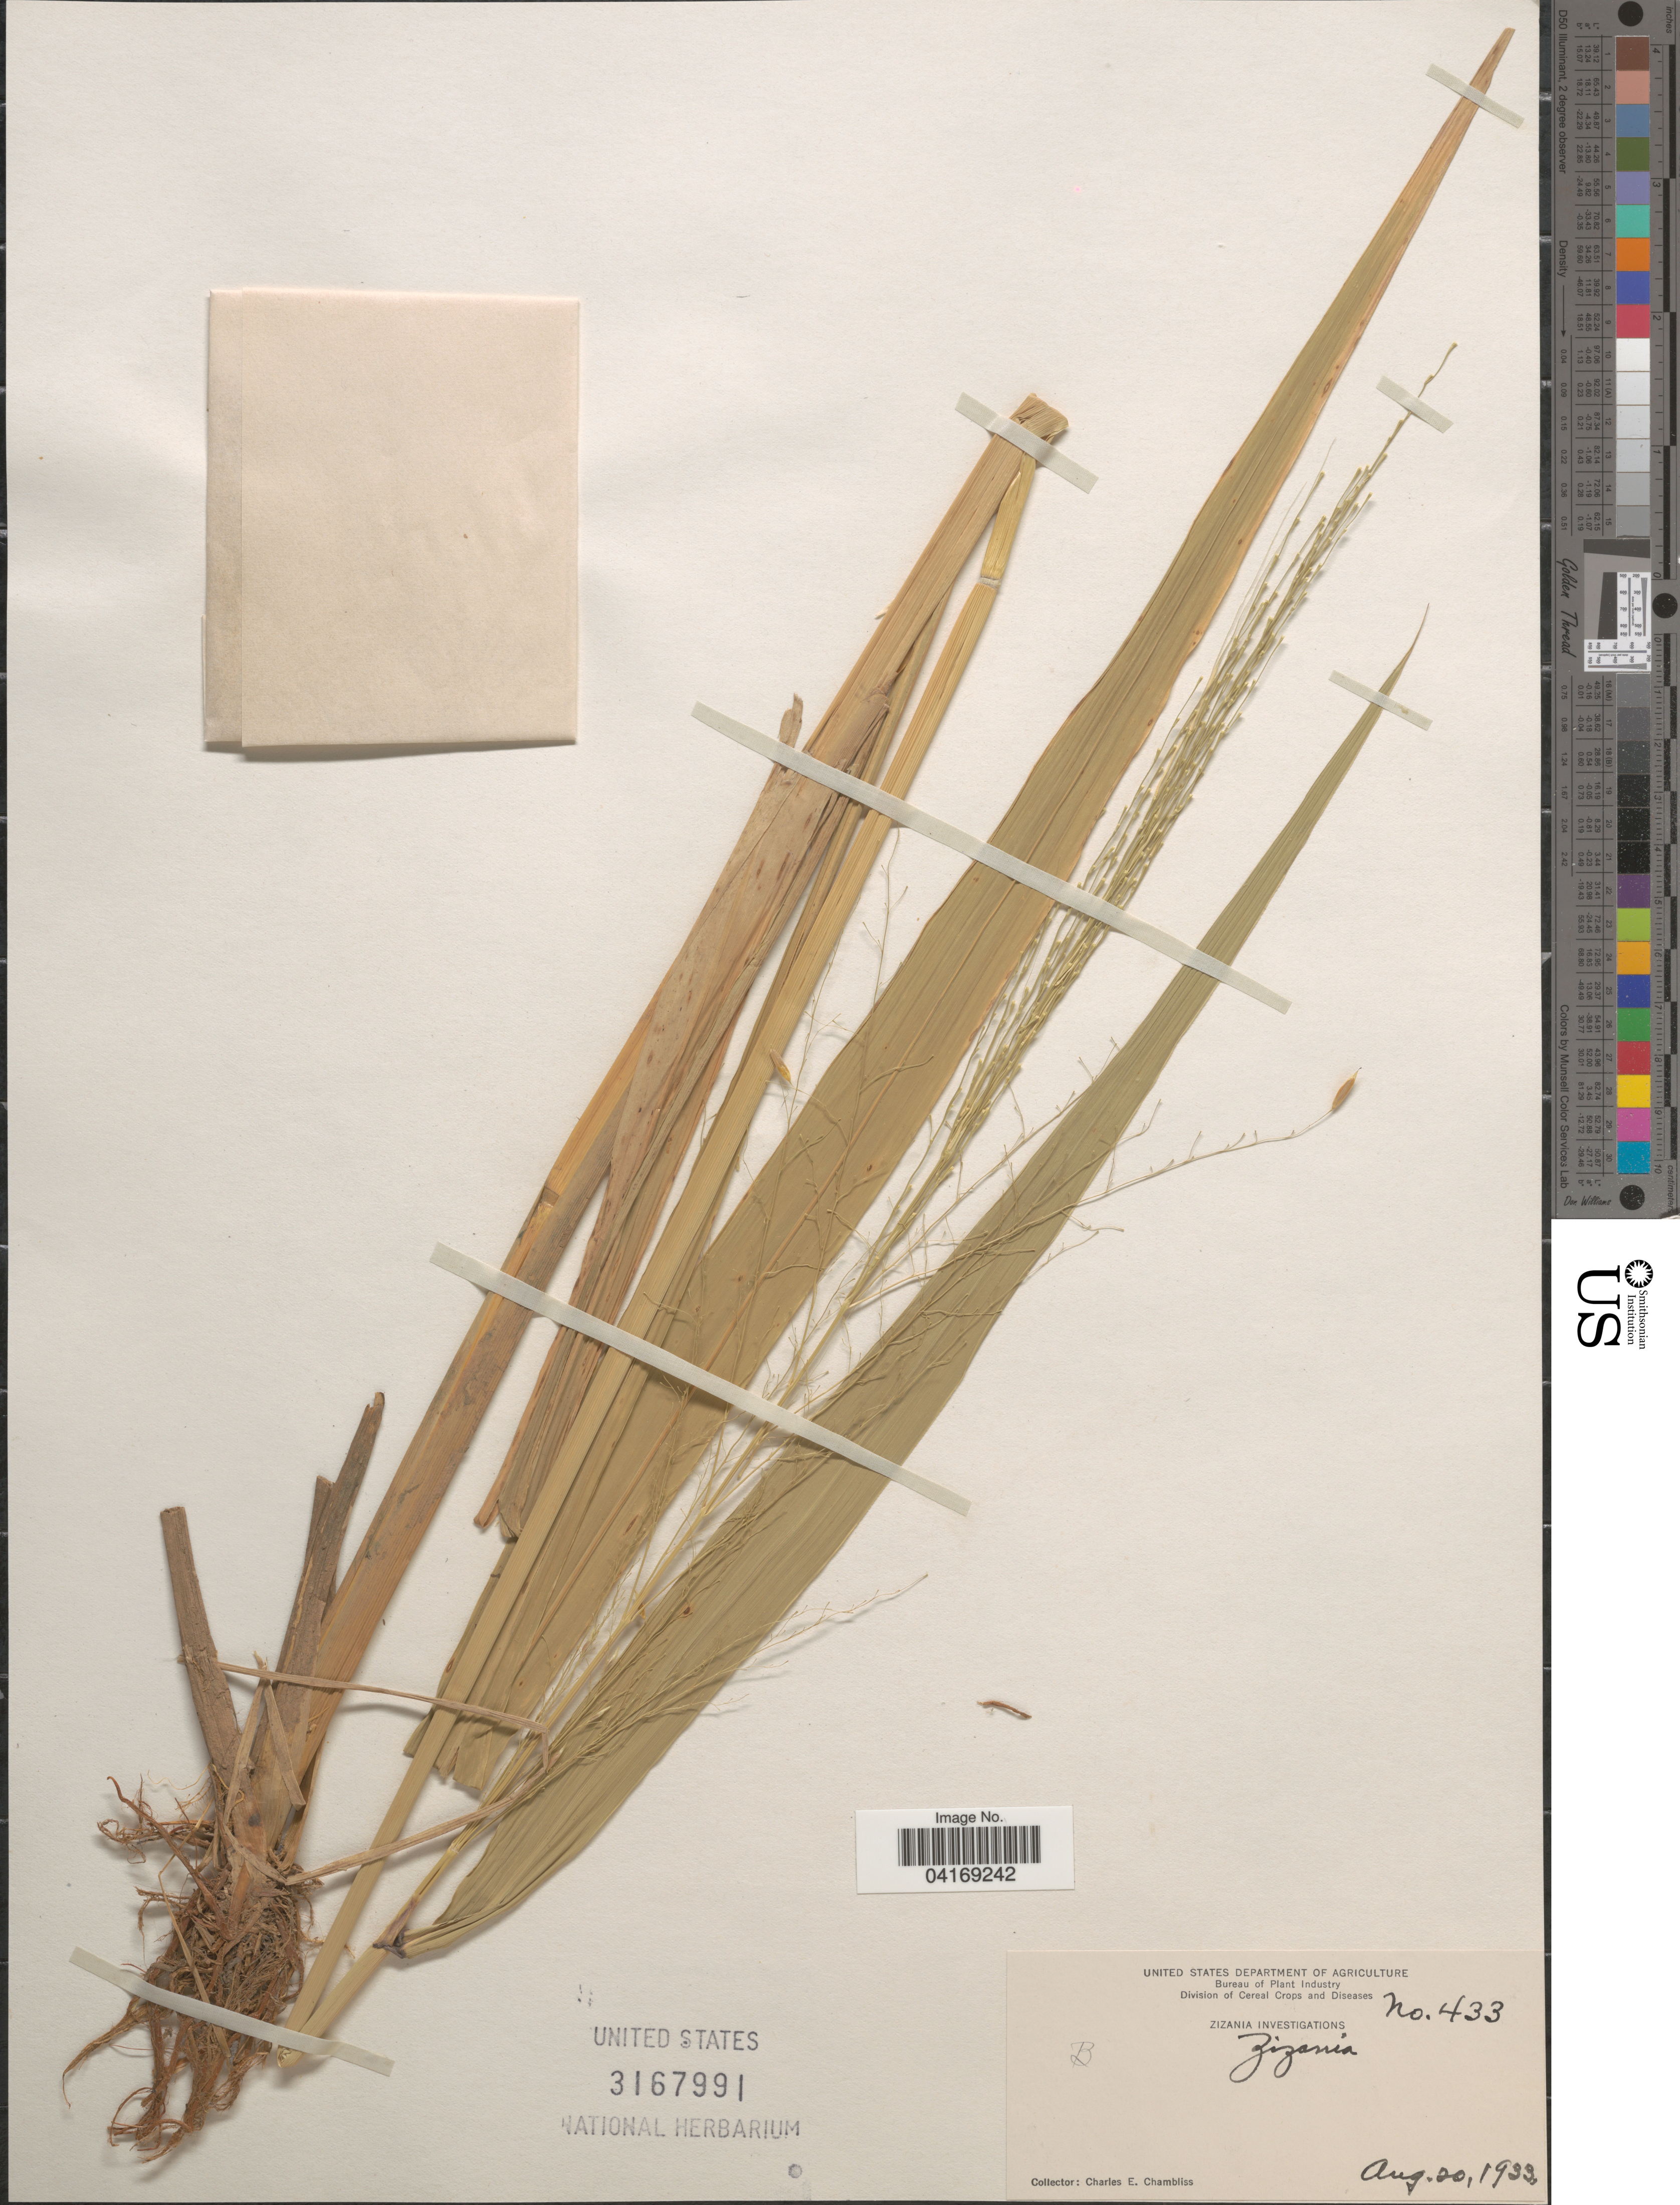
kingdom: Plantae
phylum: Tracheophyta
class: Liliopsida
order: Poales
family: Poaceae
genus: Zizania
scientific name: Zizania sp.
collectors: C. Chambliss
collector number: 433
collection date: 1933-08-20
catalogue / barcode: US 3167991